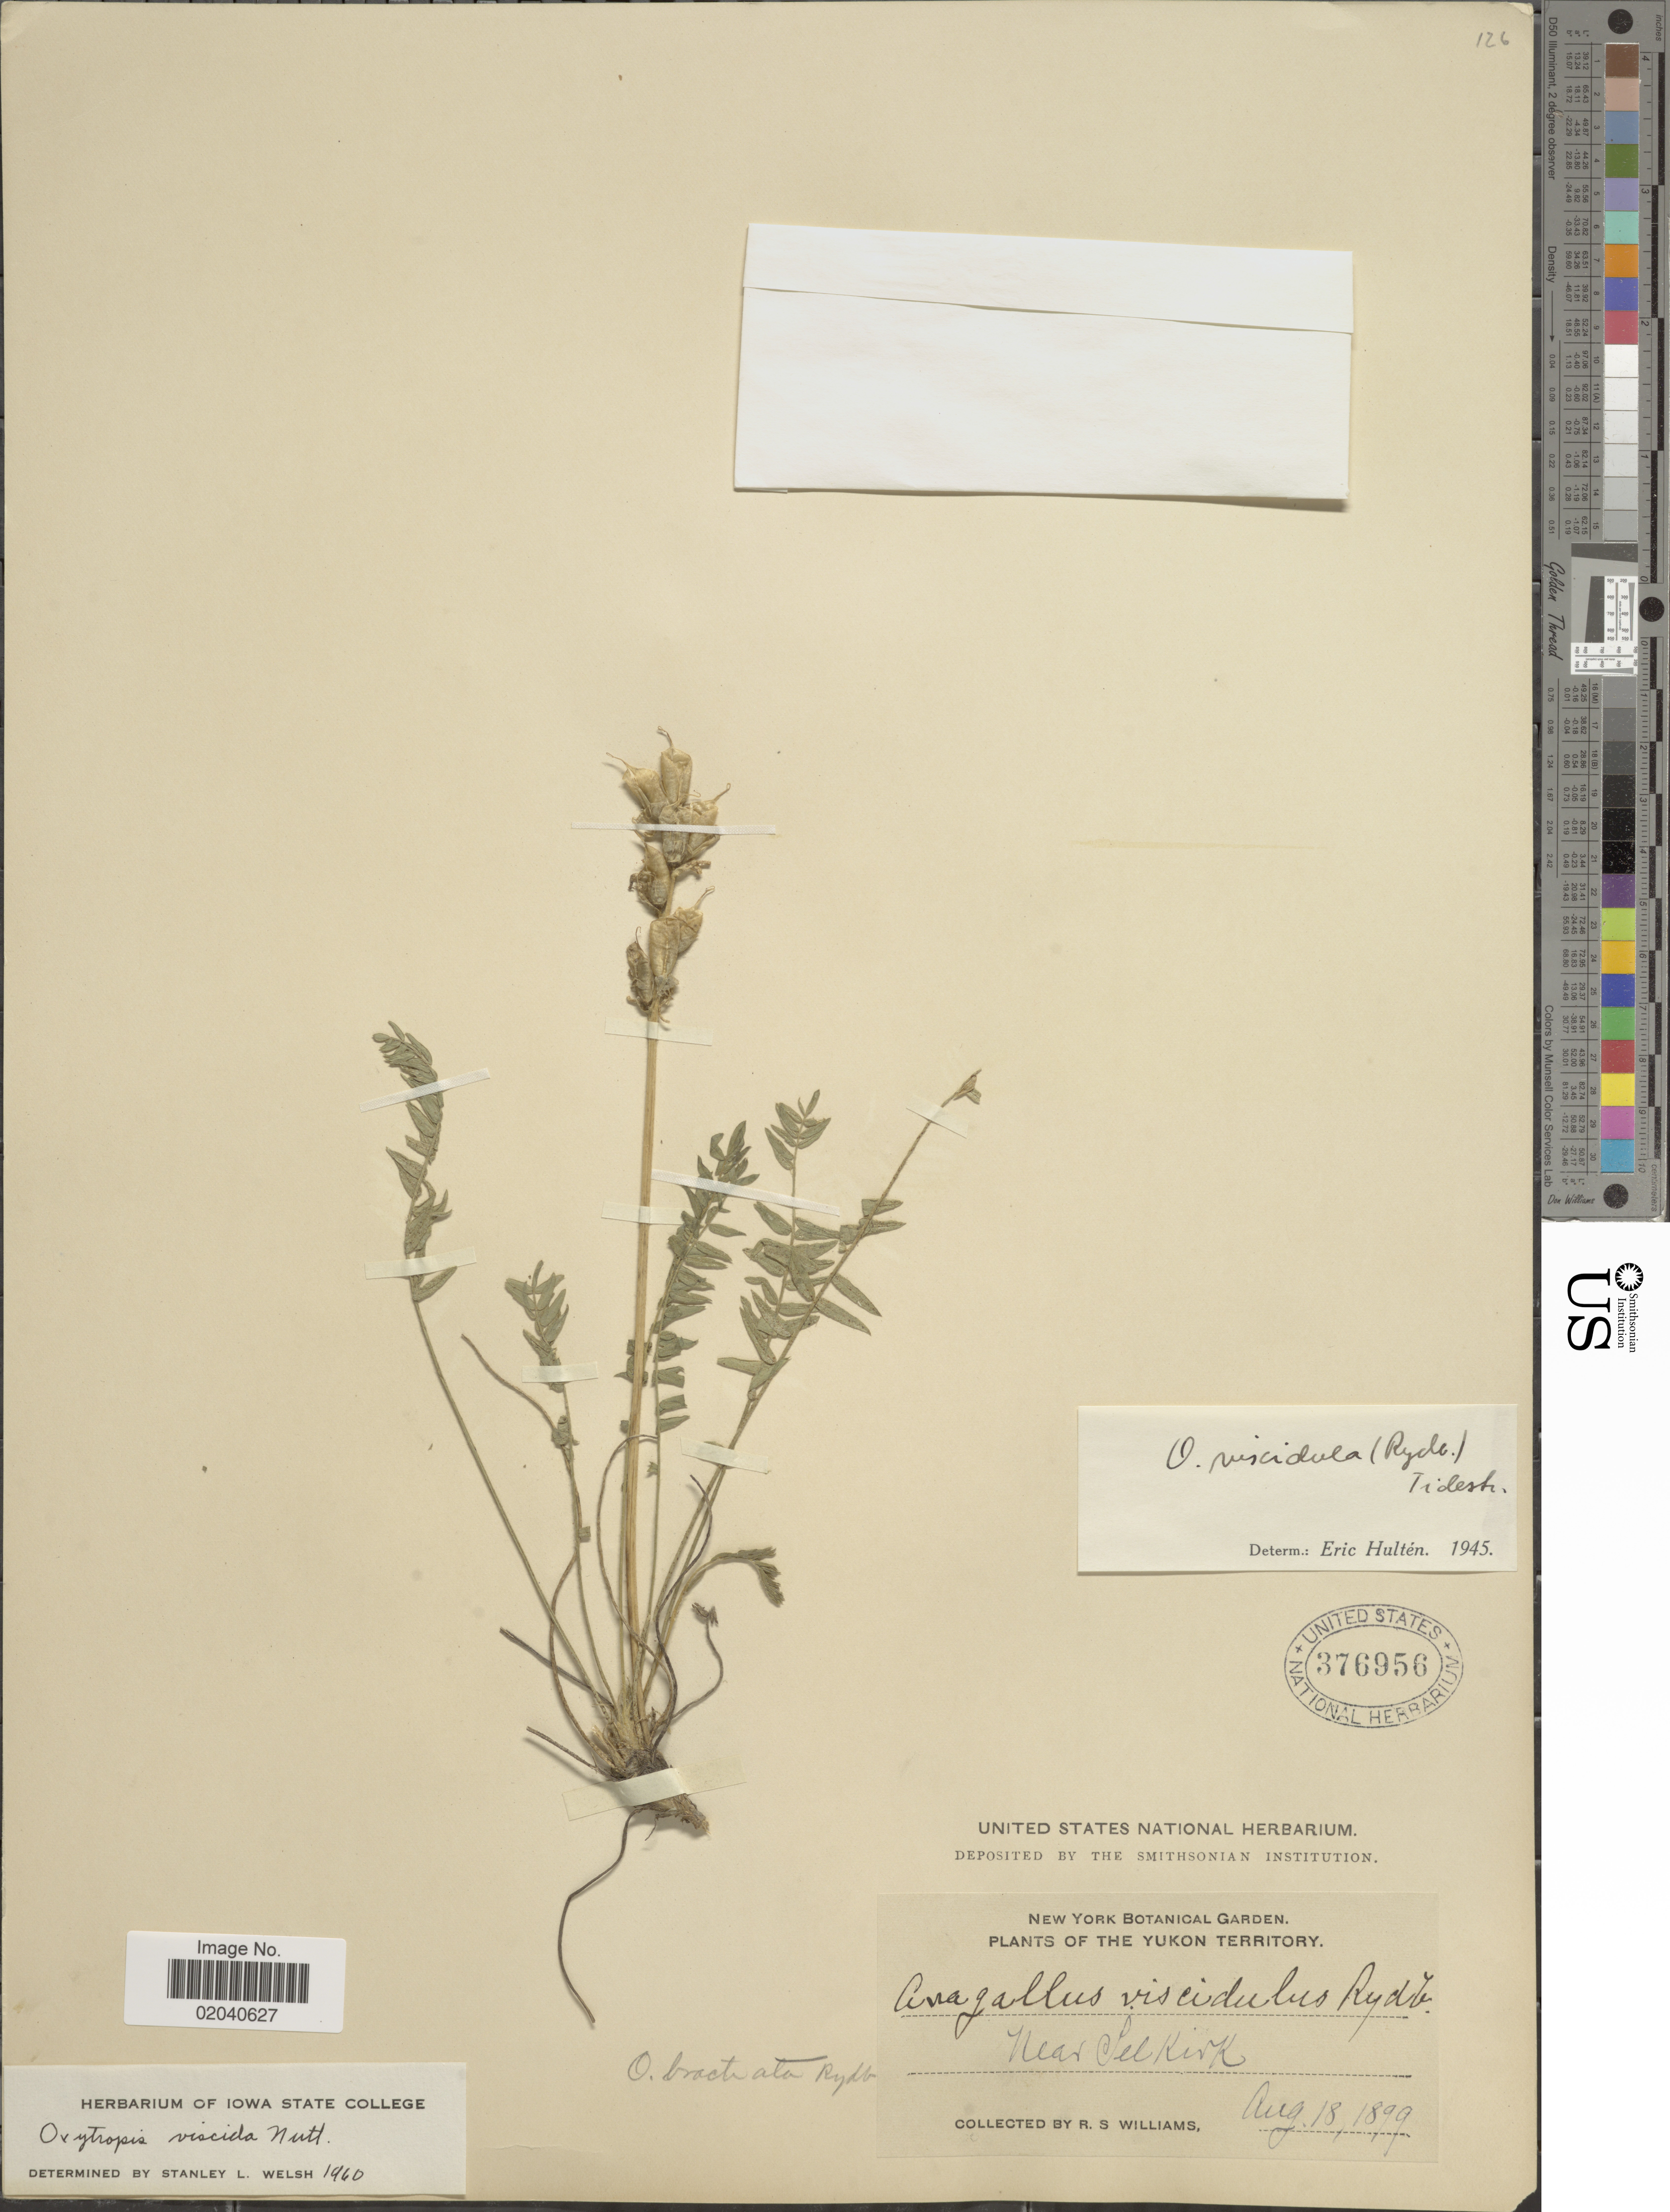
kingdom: Plantae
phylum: Tracheophyta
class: Magnoliopsida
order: Fabales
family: Fabaceae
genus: Oxytropis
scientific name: Oxytropis viscida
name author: Nutt.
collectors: R. S. Williams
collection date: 1899-08-18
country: Canada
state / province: Yukon Territory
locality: Near Selkirk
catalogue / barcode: US 376956